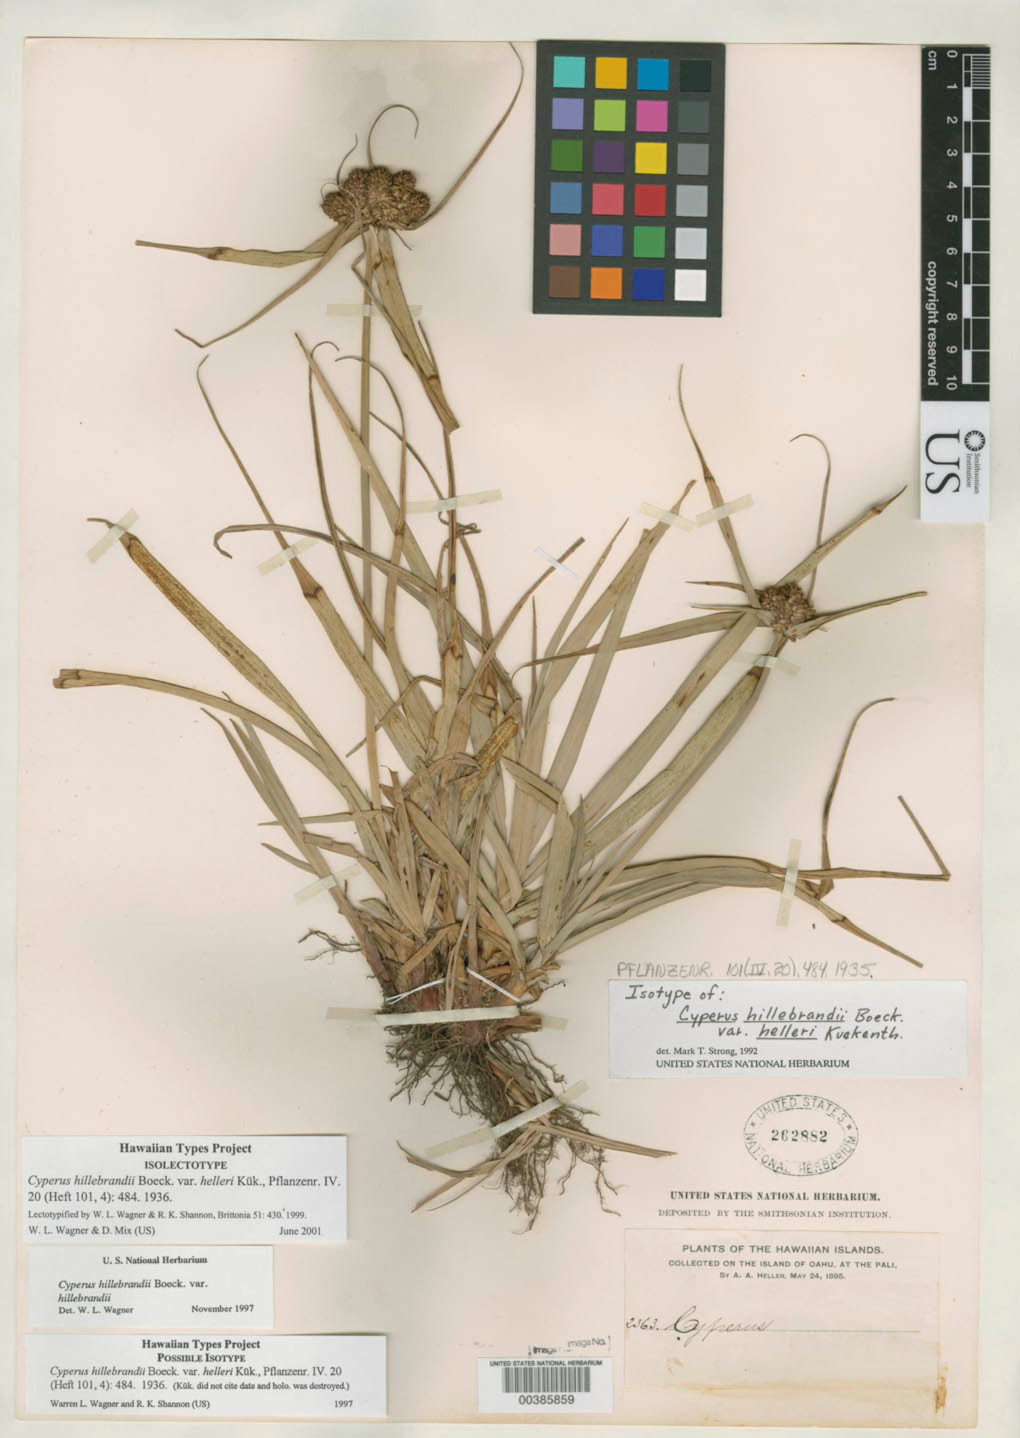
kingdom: Plantae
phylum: Tracheophyta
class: Liliopsida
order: Poales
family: Cyperaceae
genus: Cyperus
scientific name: Cyperus hillebrandii var. helleri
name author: Kük. in Engl.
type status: Isolectotype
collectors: A. A. Heller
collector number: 2363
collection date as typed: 24 May 1895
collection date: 1895-05-24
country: United States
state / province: Hawaii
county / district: Honolulu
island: Oahu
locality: Nuuanu Pali.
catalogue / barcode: US 262882